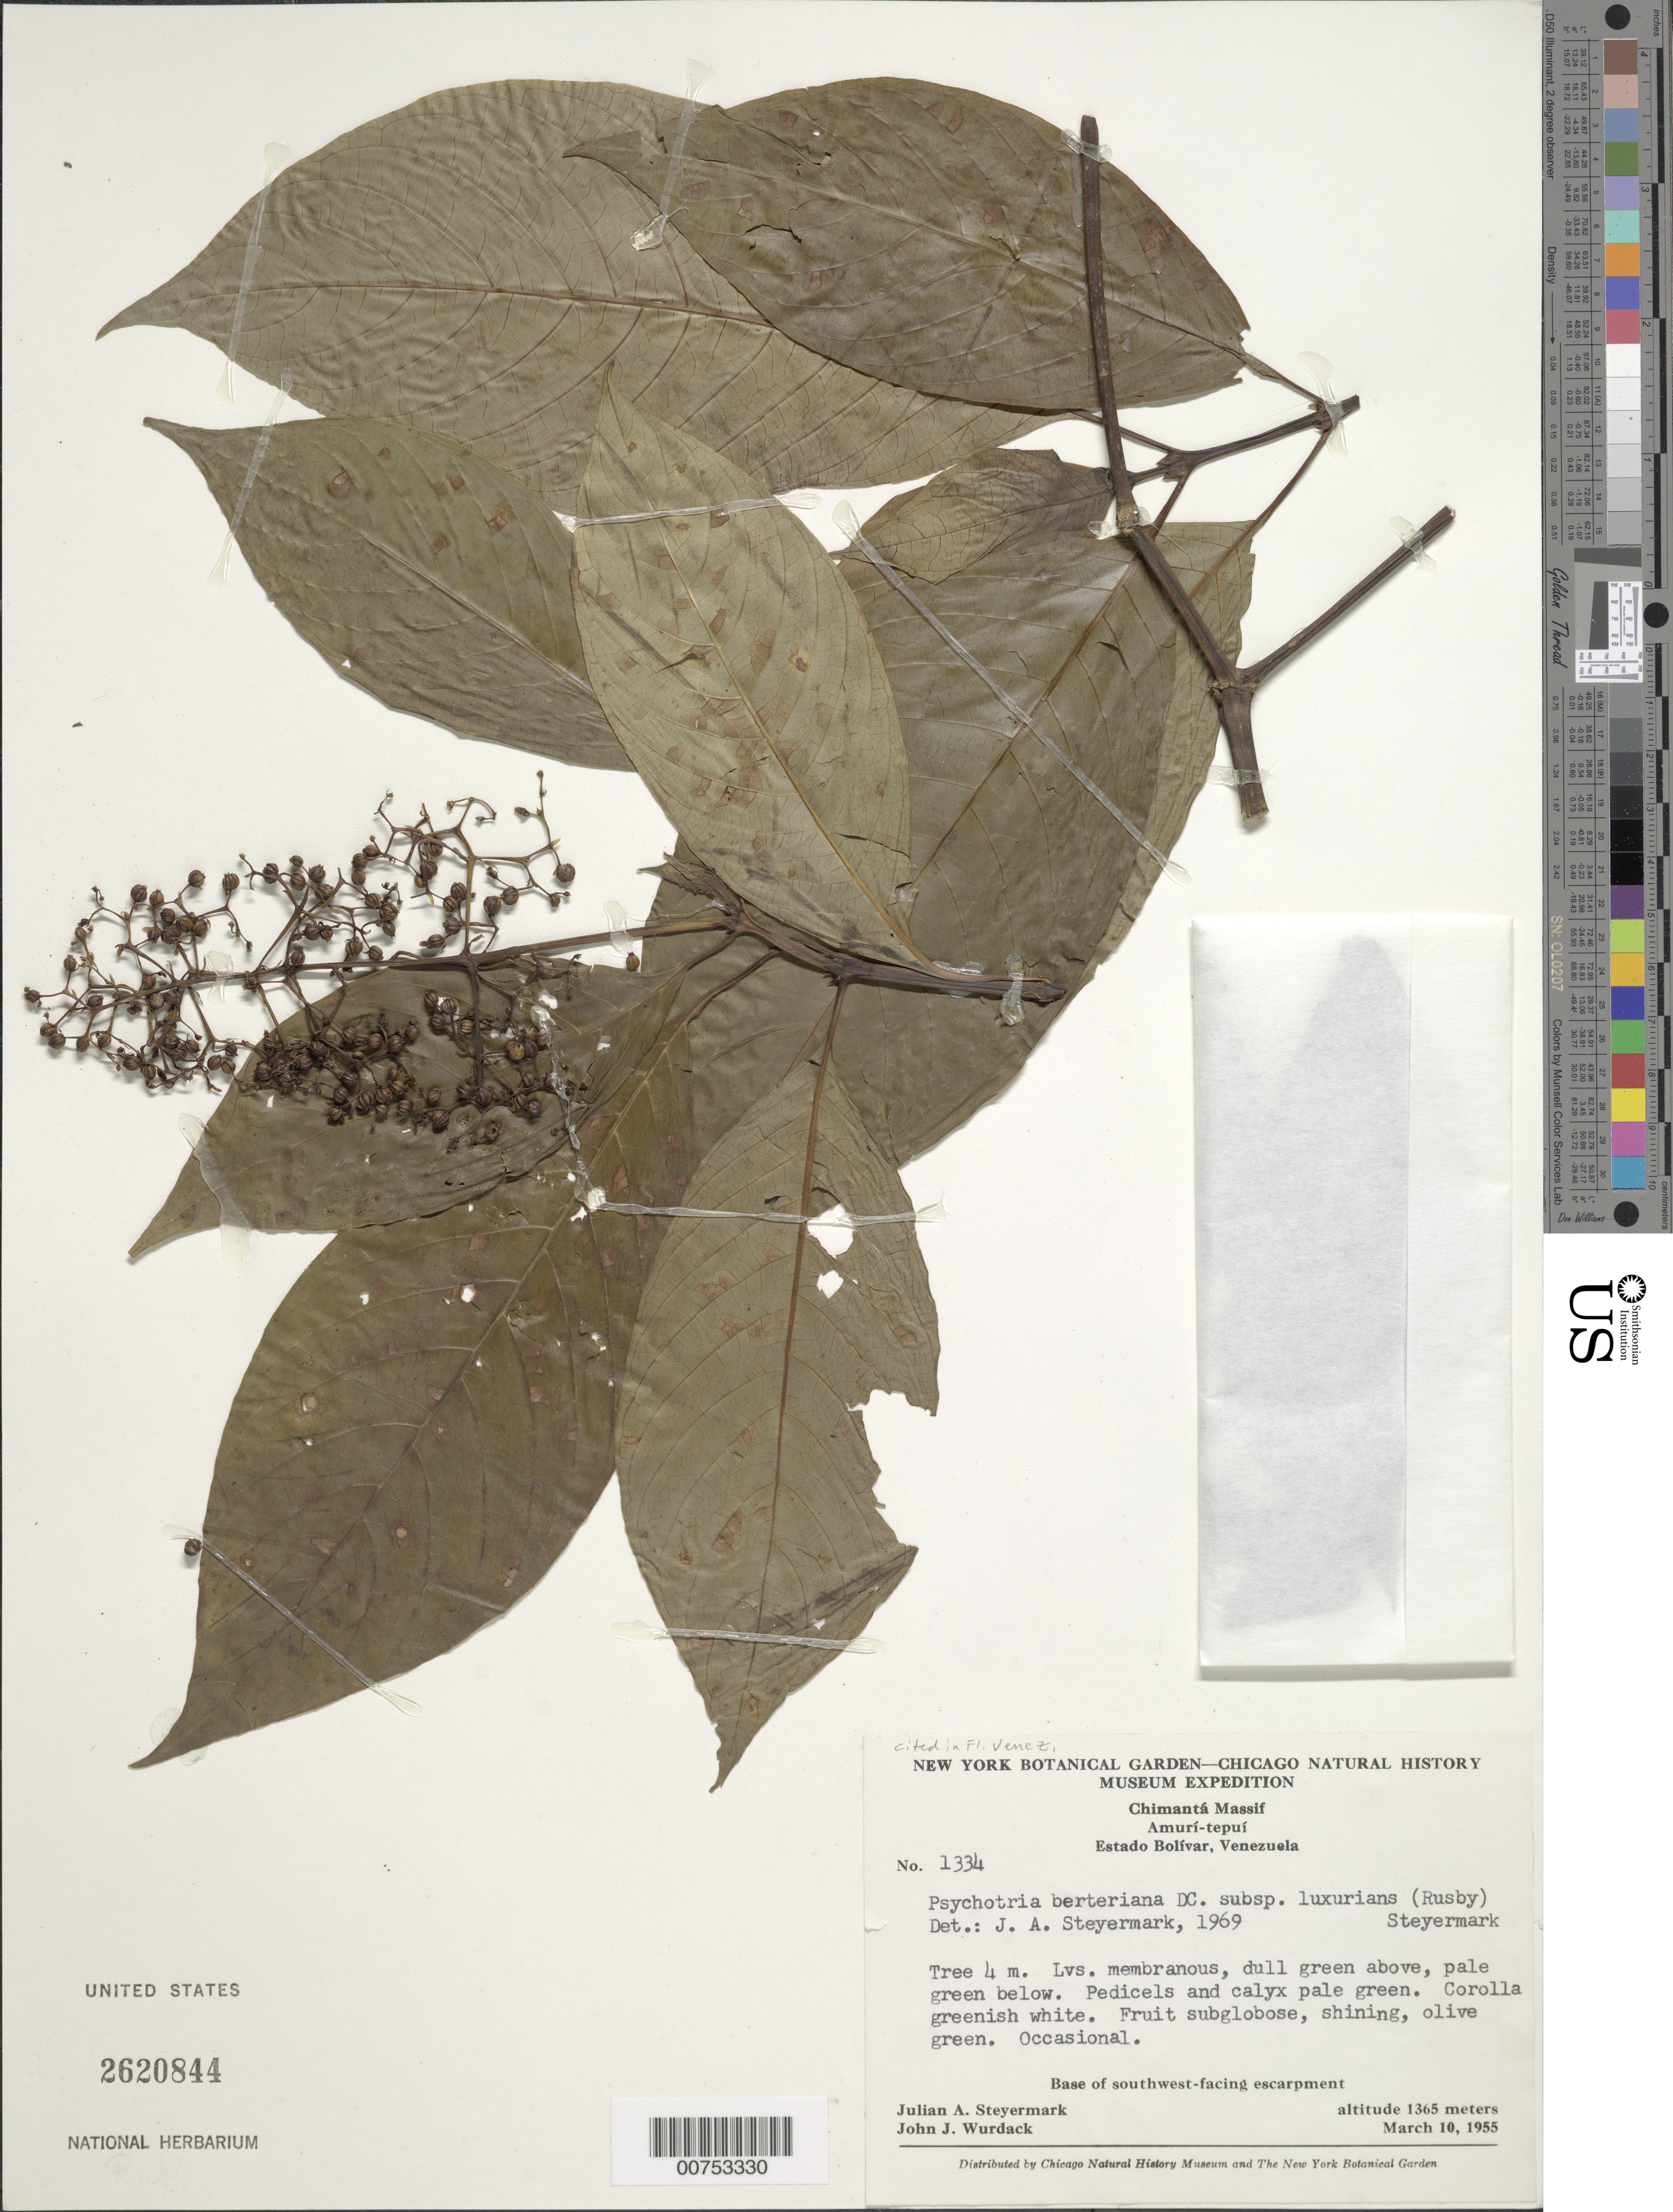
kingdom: Plantae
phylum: Tracheophyta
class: Magnoliopsida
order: Gentianales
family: Rubiaceae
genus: Psychotria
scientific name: Psychotria berteroana subsp. luxurians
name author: (Rusby) Steyerm.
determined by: Steyermark, Julian A., (VEN)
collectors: J. Steyermark & J. J. Wurdack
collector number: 55 1334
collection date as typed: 10-Mar-55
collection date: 1955-03-10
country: Venezuela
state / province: Bolívar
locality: Chimantá Massif, Amurí-tepuí; base of SW facing escarpment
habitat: Base of SW-facing escarpment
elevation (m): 1365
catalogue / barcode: US 2620844